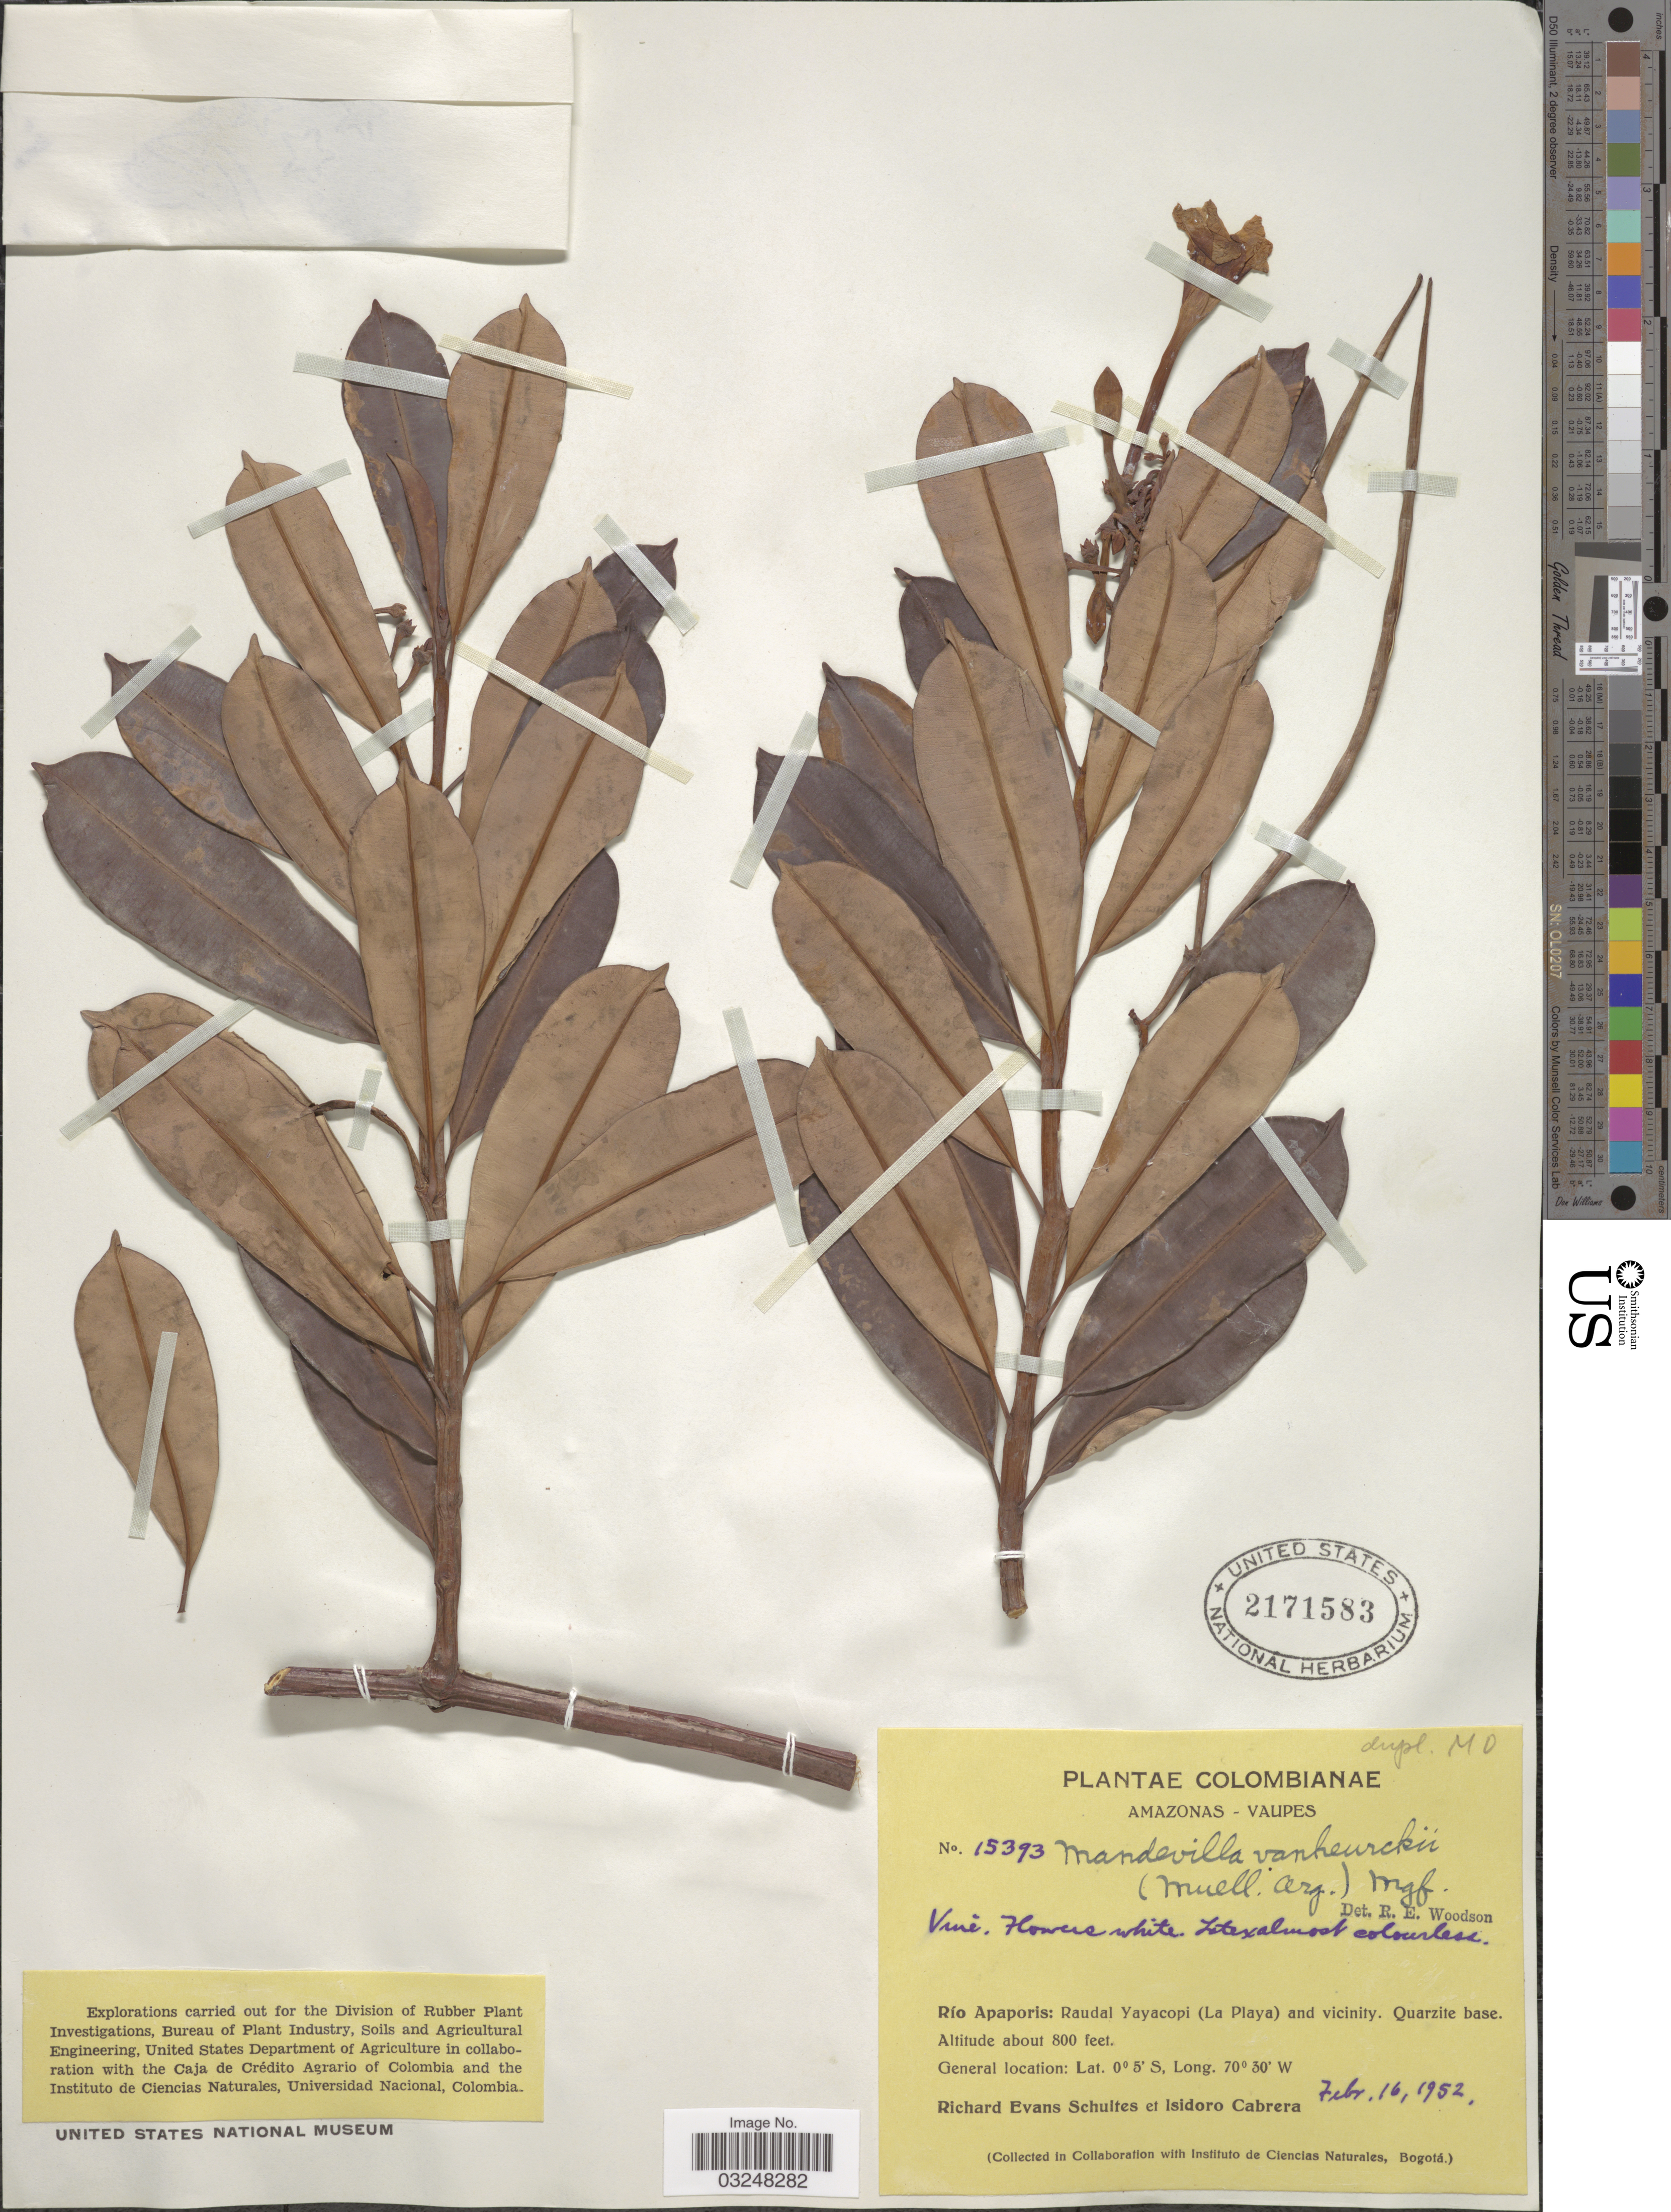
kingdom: Plantae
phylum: Tracheophyta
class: Magnoliopsida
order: Gentianales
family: Apocynaceae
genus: Mandevilla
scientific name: Mandevilla vanheurckii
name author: (Müll. Arg.) Markgr.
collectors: R. E. Schultes & I. Cabrera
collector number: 15393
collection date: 1952-02-16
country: Colombia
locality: Amazonas-Vaupes. Río Apaporis: Raudal Yayacopi (La Playa) and vicinity.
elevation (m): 244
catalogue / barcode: US 2171583